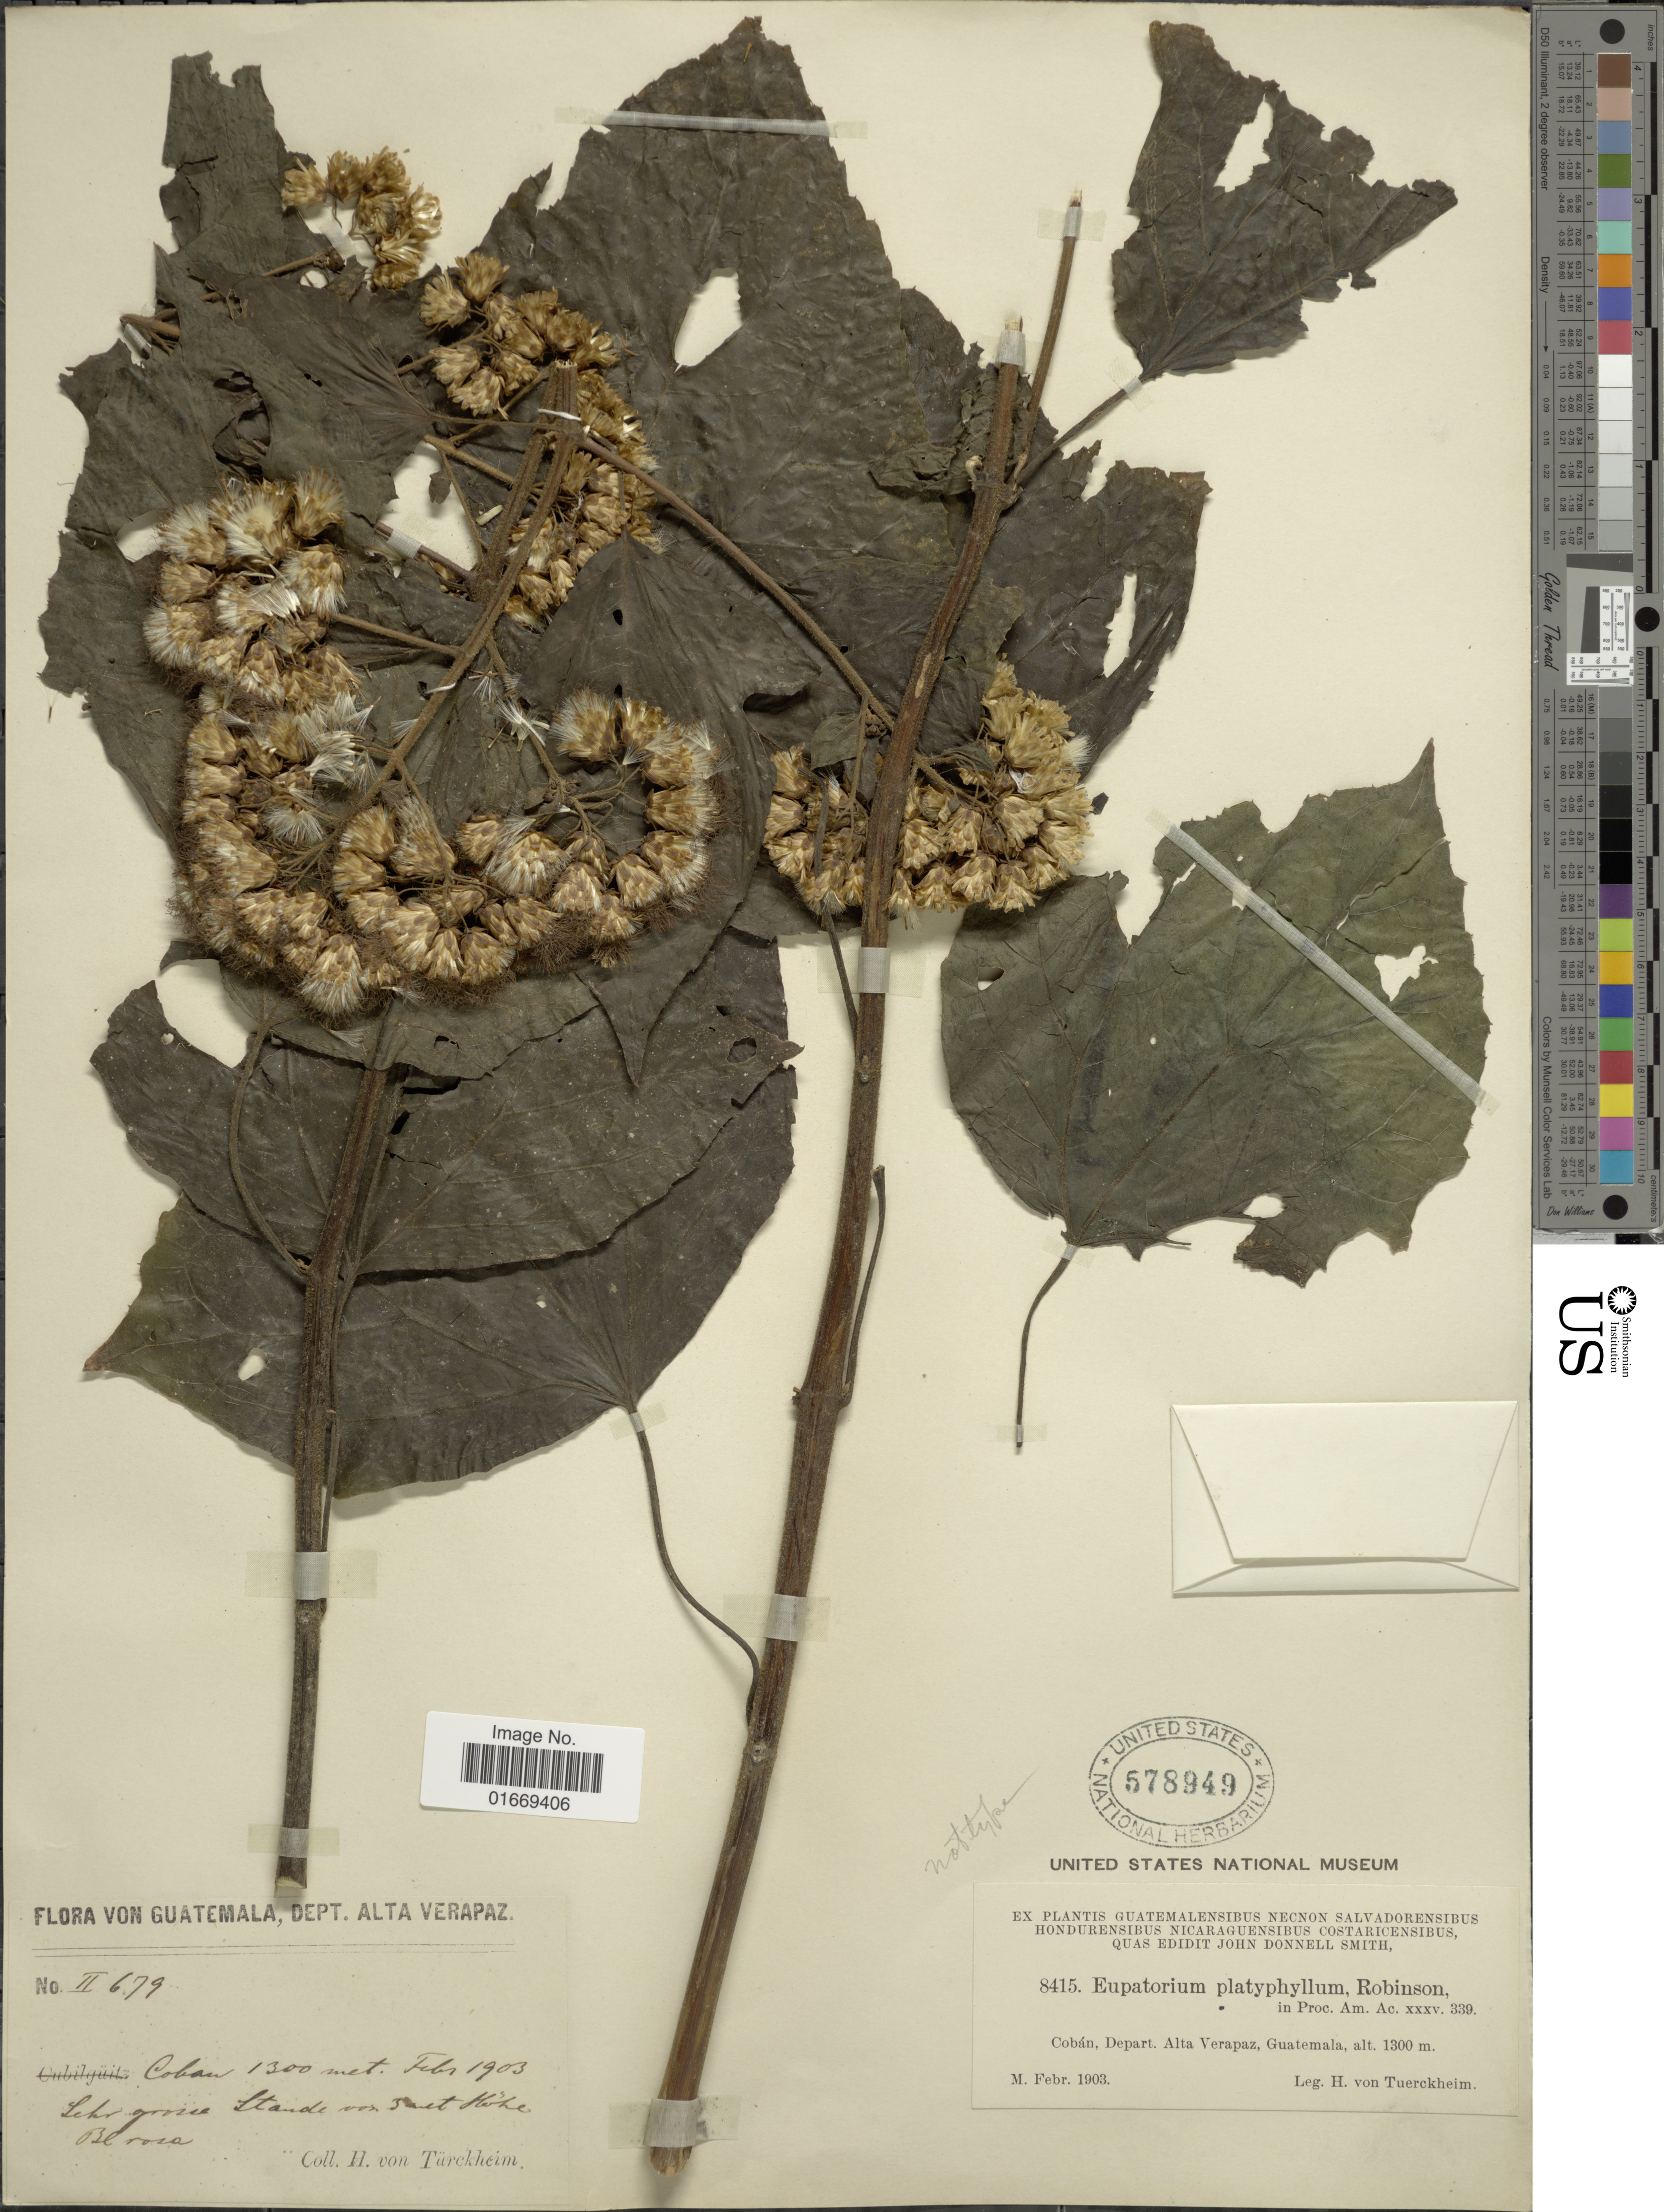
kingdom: Plantae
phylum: Tracheophyta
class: Magnoliopsida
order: Asterales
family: Asteraceae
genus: Bartlettina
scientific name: Bartlettina platyphylla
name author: (B.L. Rob.) R.M. King & H. Rob.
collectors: H. von Türckheim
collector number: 8415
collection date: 1903-02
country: Guatemala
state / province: Alta Verapaz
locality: Cobán, Depart. Alta Verapaz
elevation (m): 1300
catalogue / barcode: US 578949